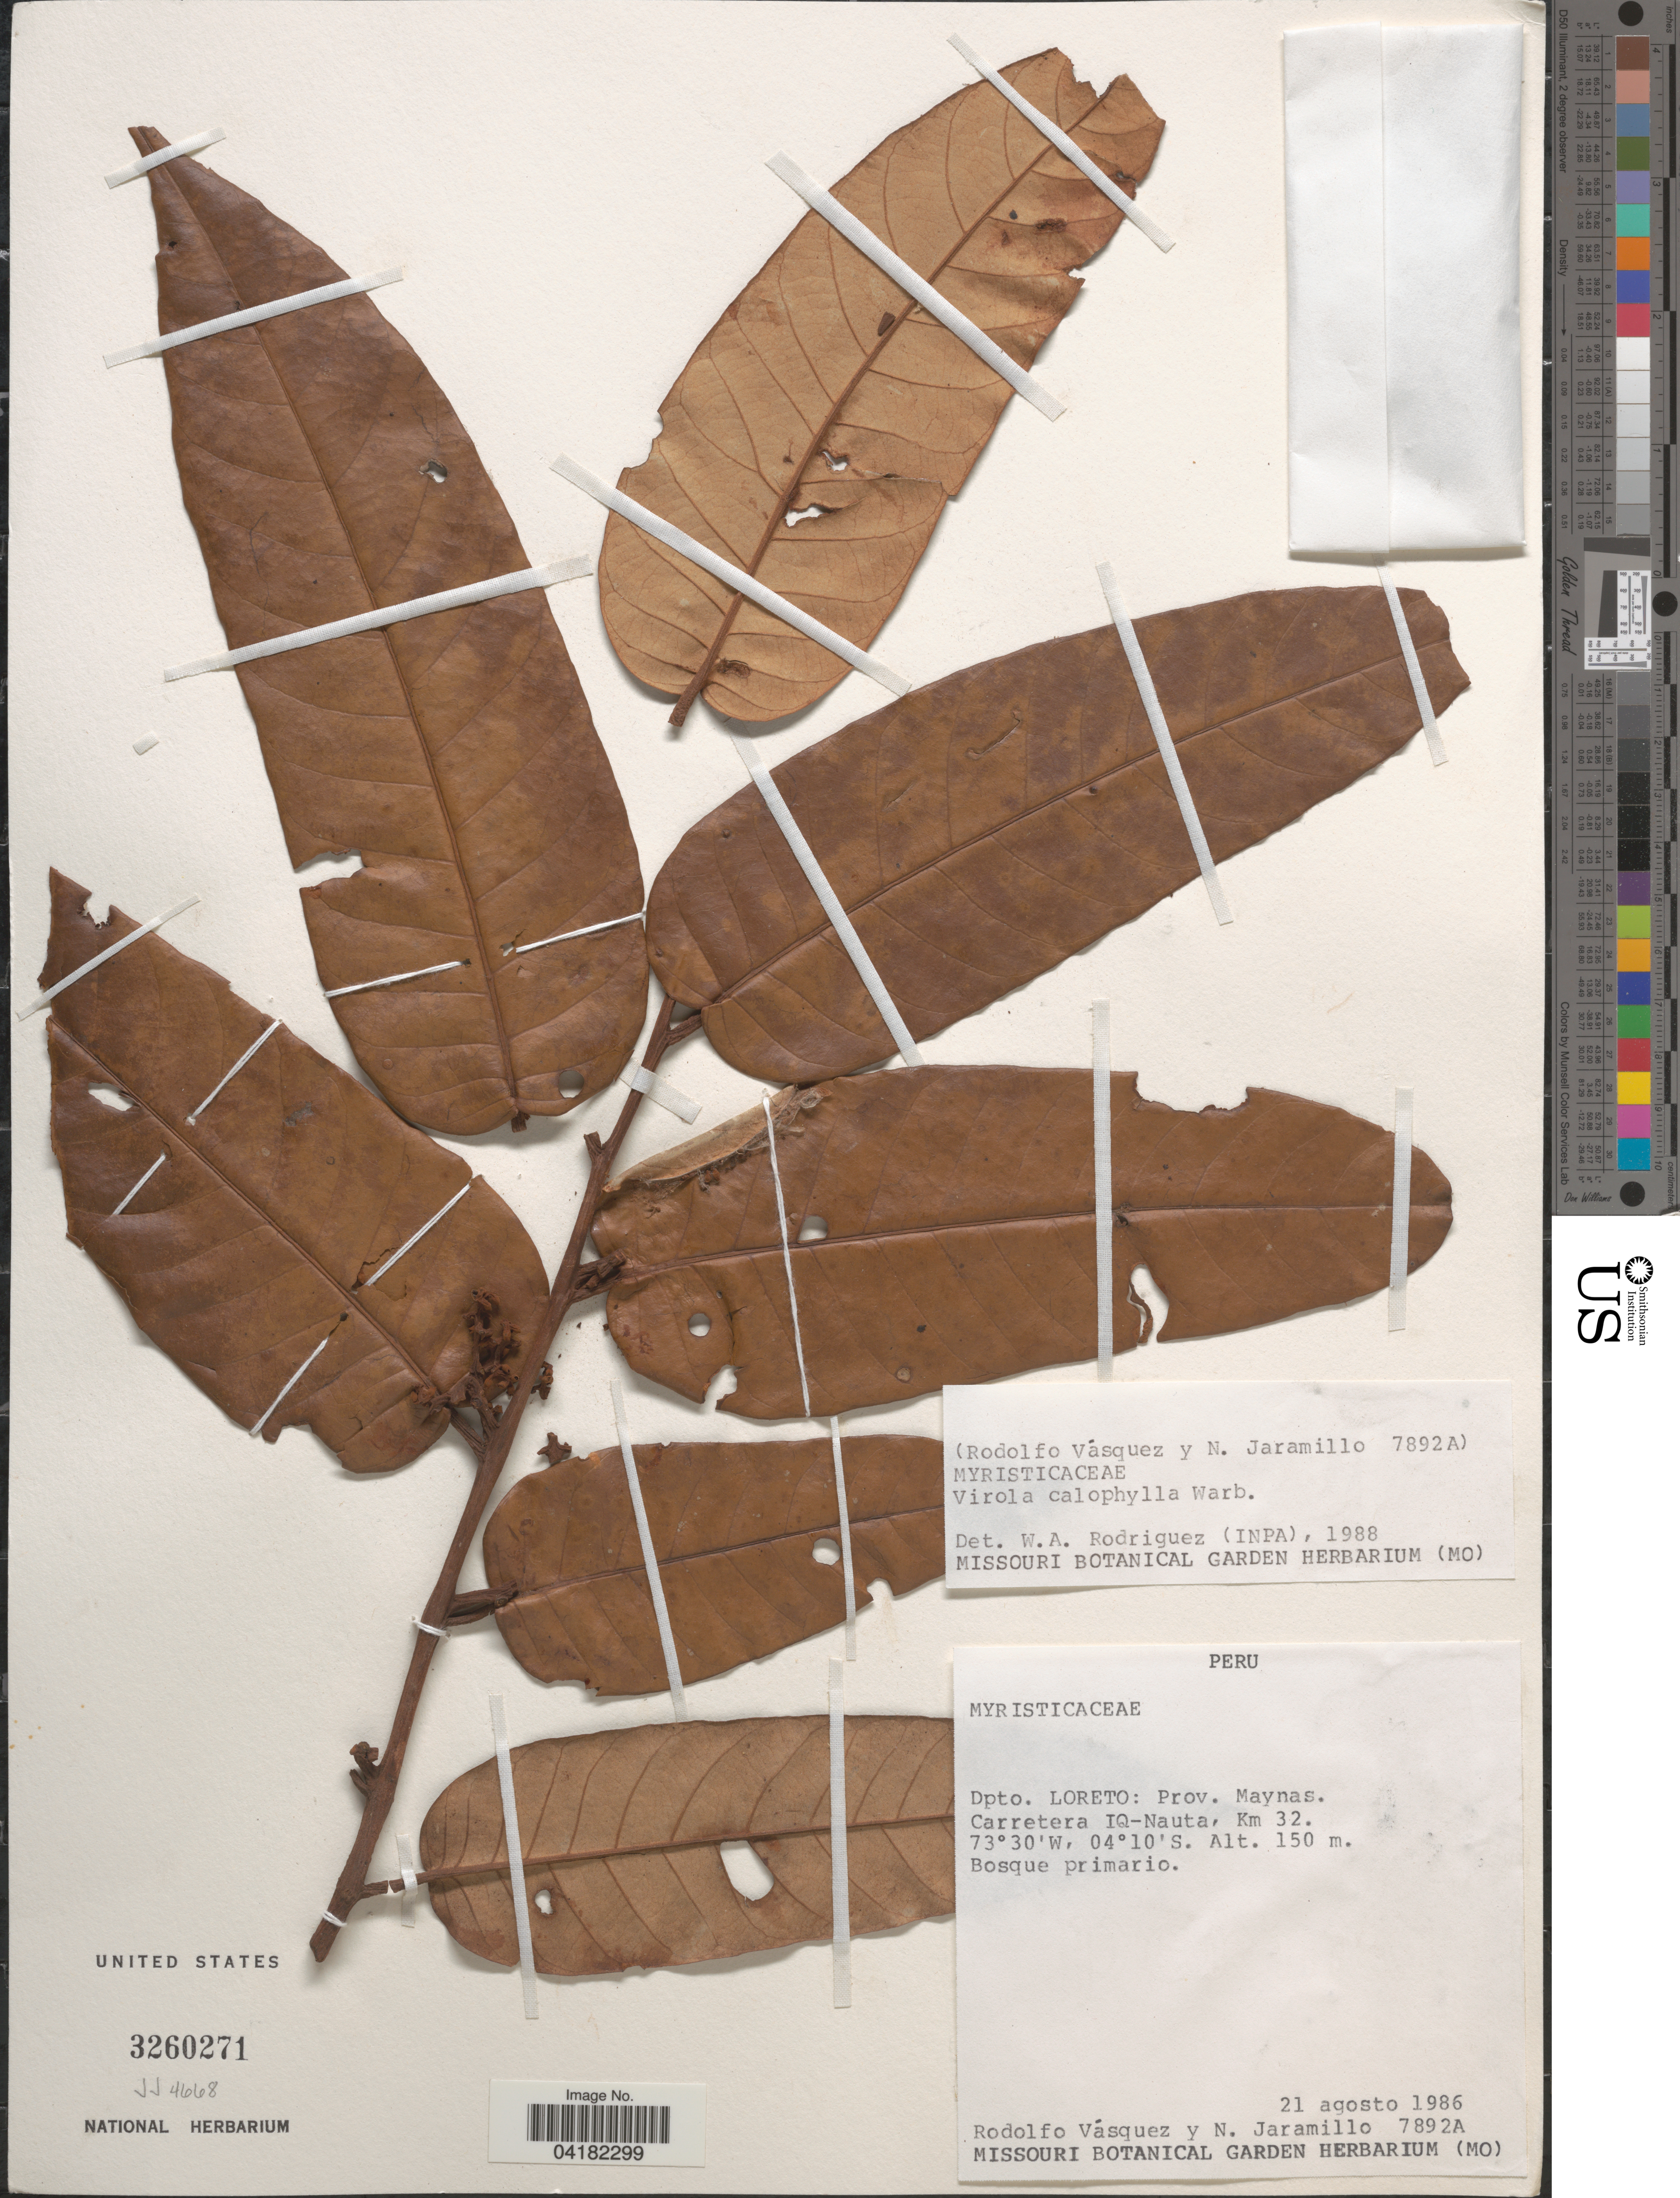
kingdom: Plantae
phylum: Tracheophyta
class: Magnoliopsida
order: Magnoliales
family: Myristicaceae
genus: Virola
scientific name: Virola calophylla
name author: (Spruce) Warb.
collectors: R. Vásquez & N. Jaramillo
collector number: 7892A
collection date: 1986-08-21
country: Peru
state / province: Loreto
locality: Dpto. Loreto: Prov. Maynas. Carretera IQ-Nauta, Km 32.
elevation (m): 150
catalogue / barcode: US 3260271